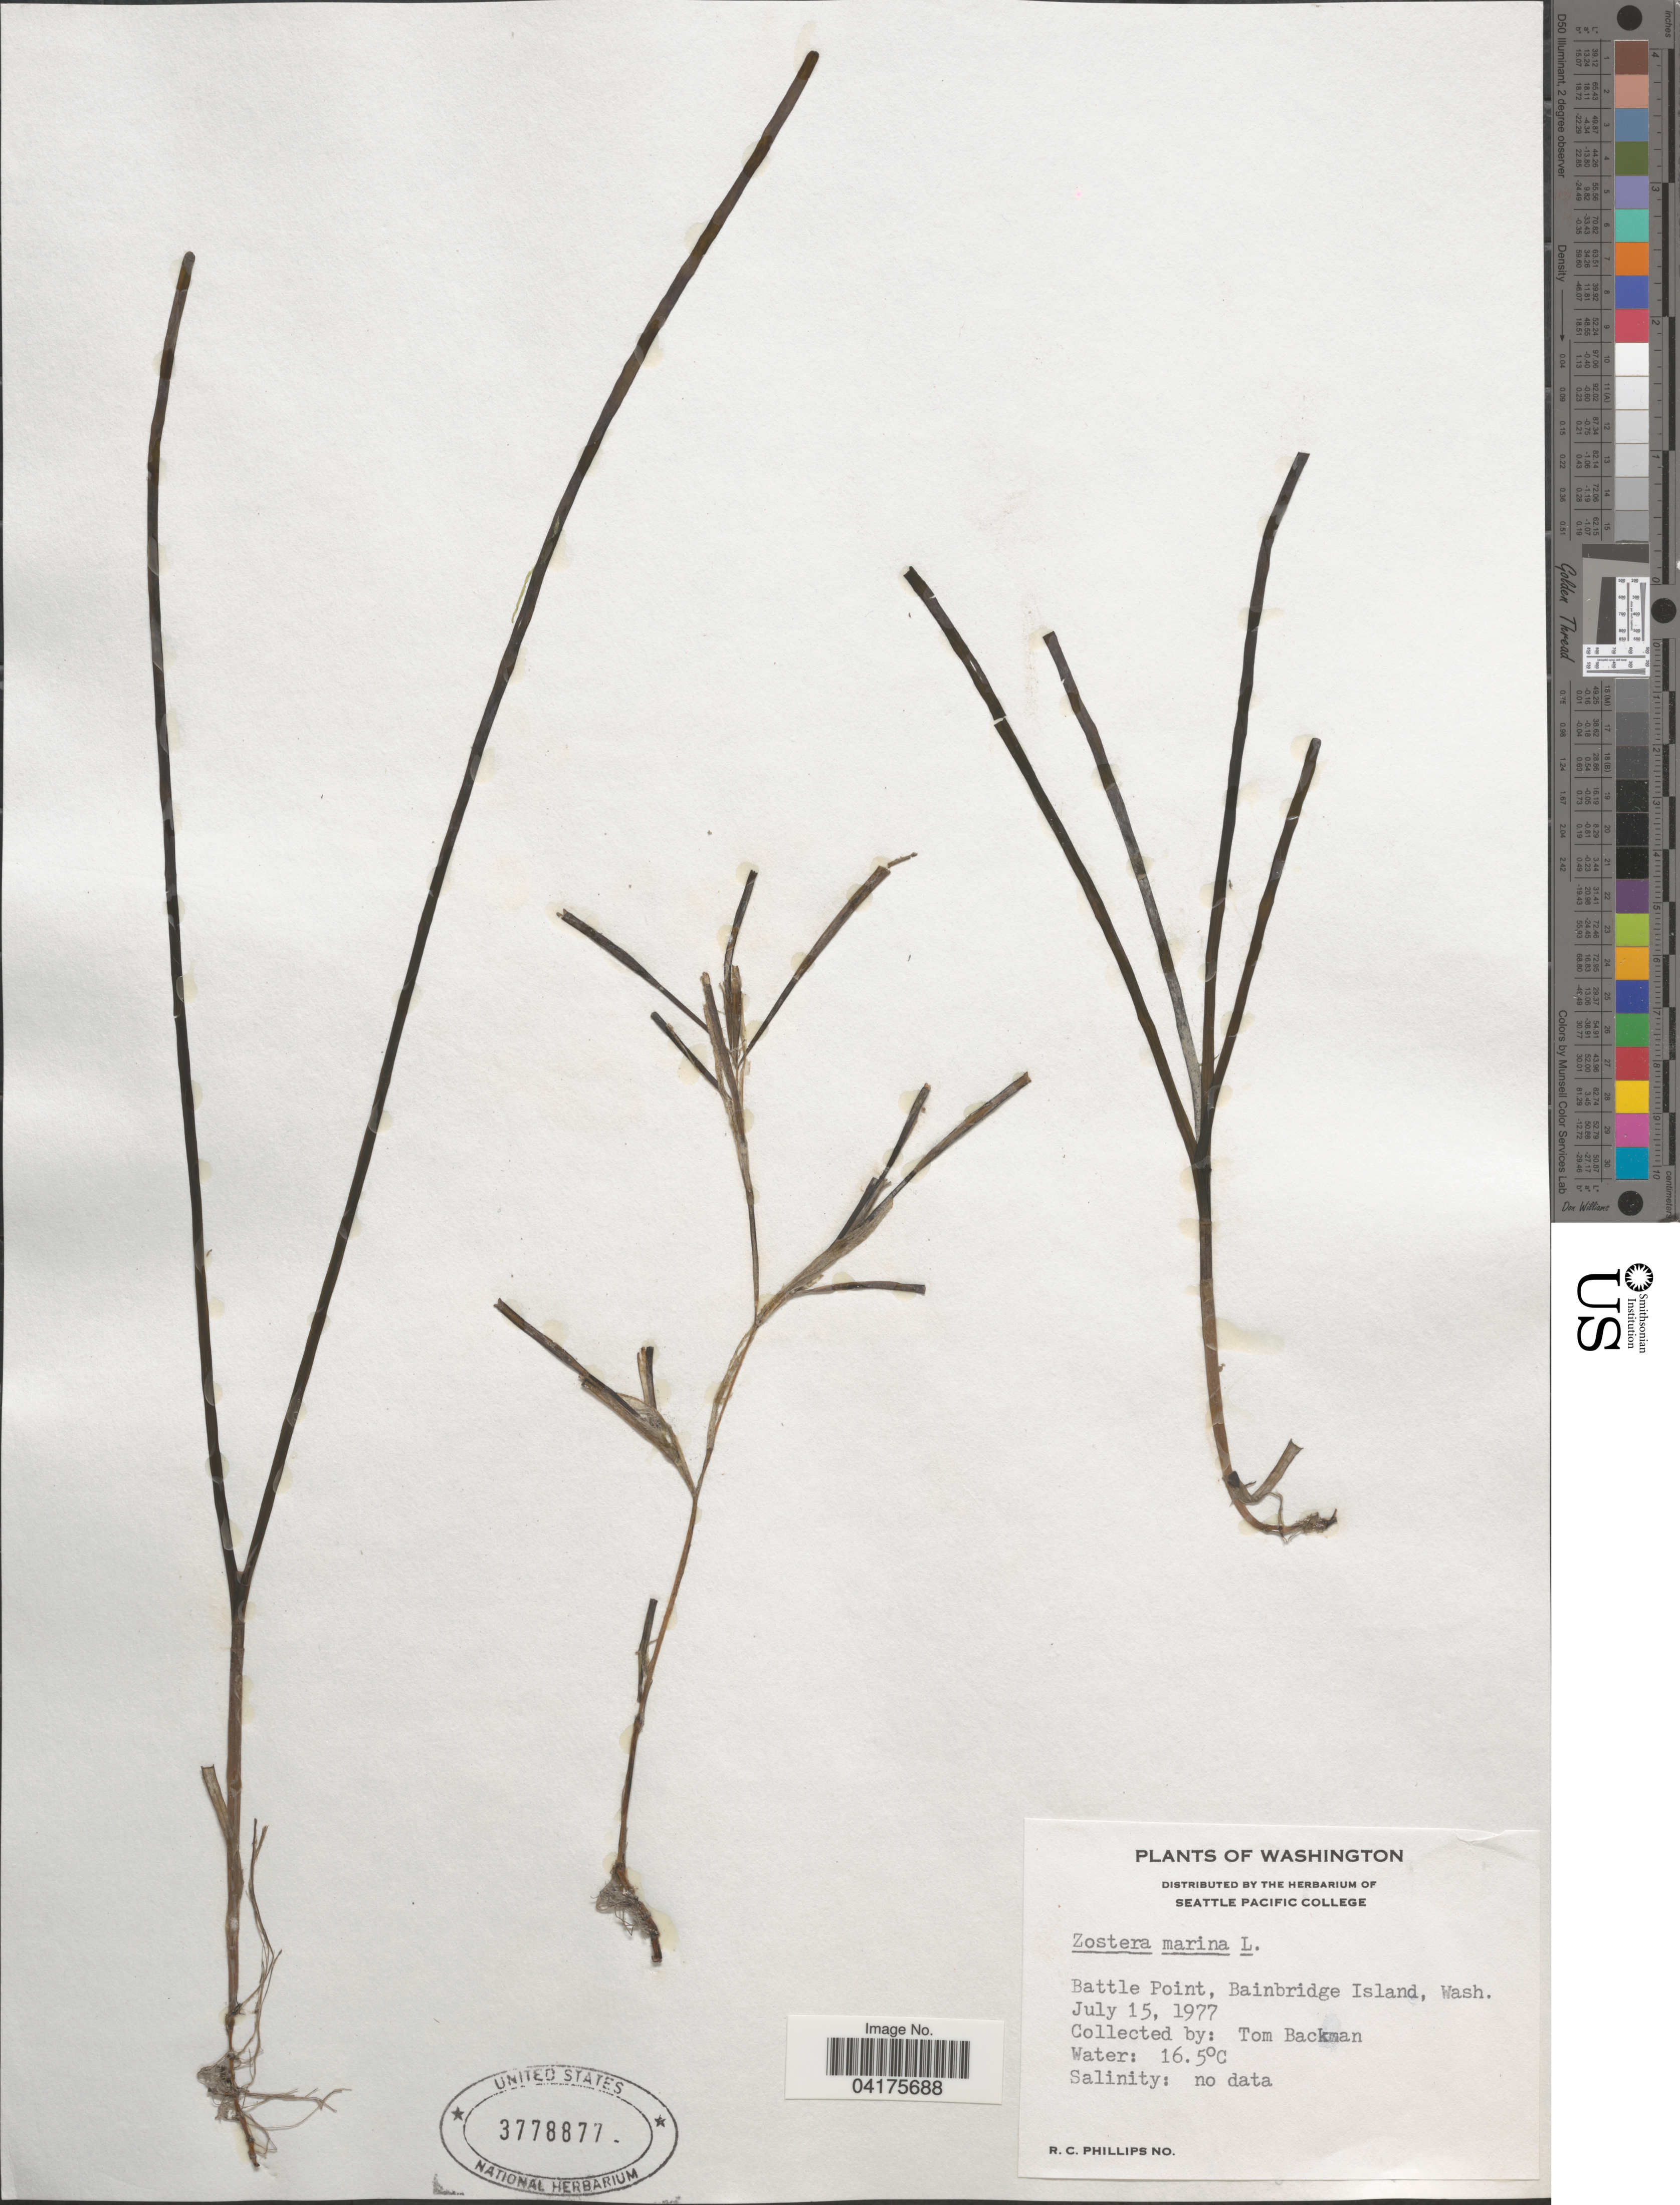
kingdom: Plantae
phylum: Tracheophyta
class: Liliopsida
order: Alismatales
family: Zosteraceae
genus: Zostera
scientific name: Zostera marina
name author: L.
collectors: T. Backman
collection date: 1977-07-15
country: United States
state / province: Washington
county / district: Kitsap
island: Bainbridge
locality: Battle Point, Bainbridge Island.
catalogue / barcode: US 3778877